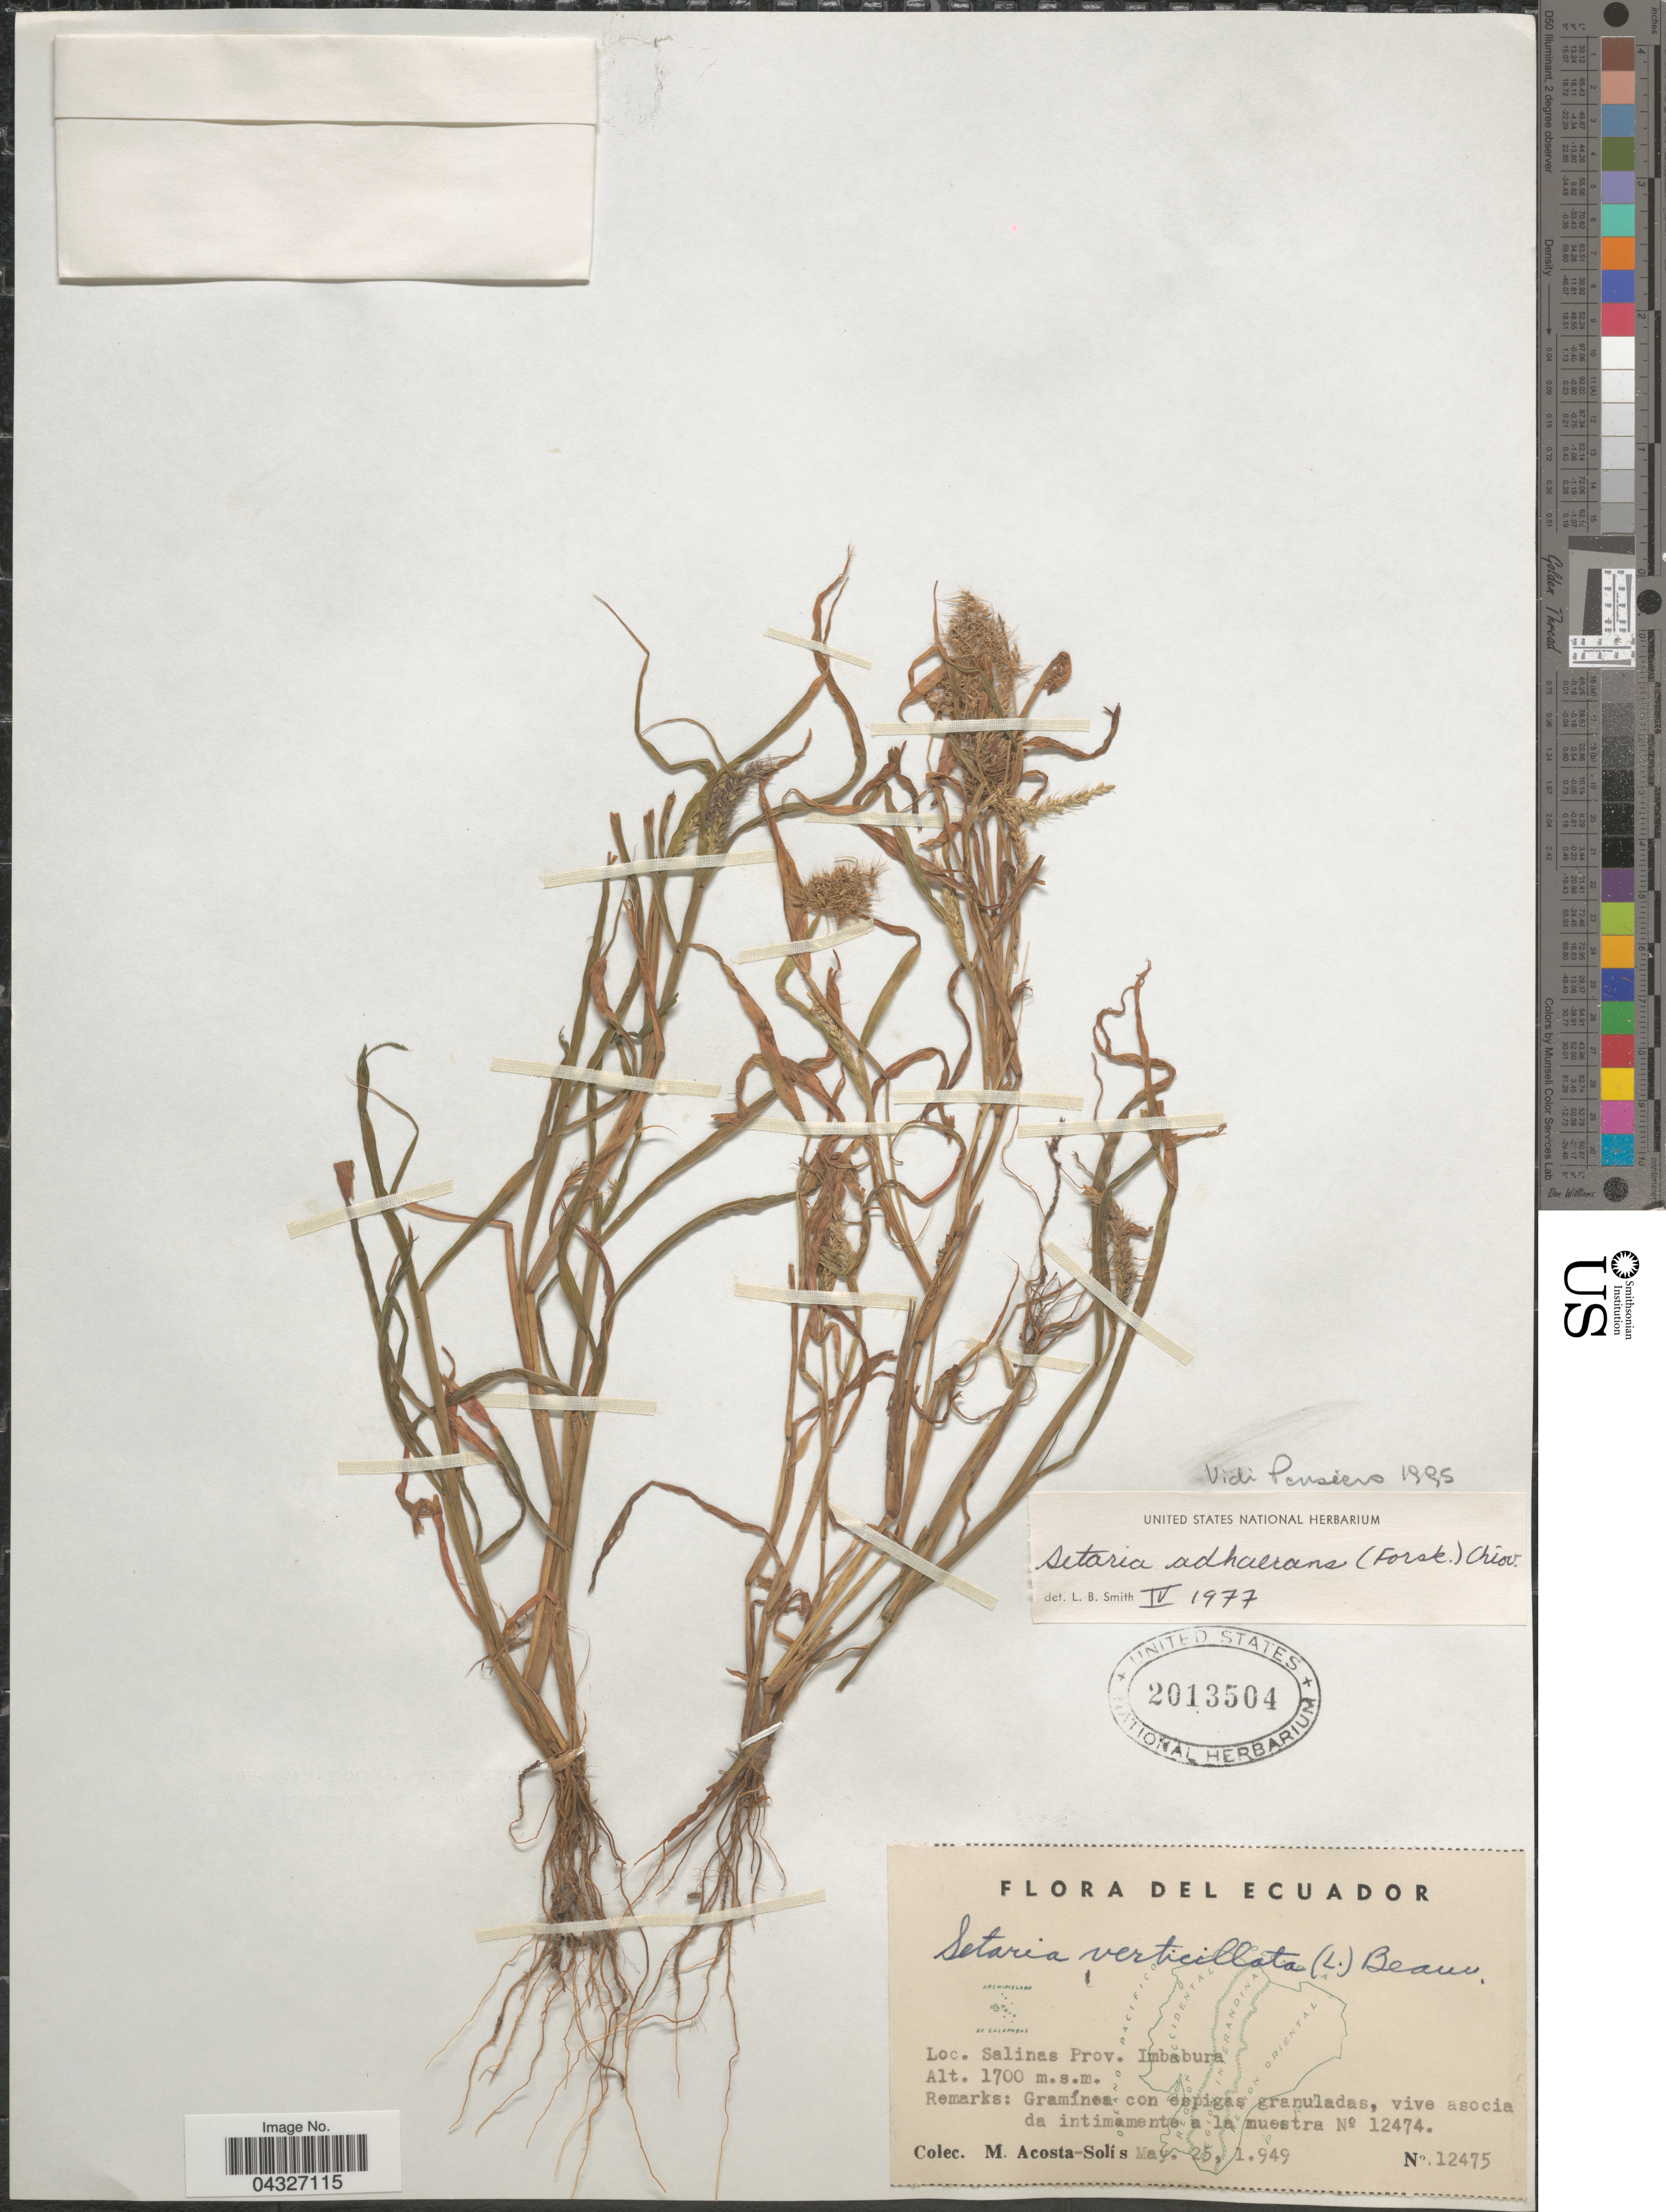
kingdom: Plantae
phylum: Tracheophyta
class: Liliopsida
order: Poales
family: Poaceae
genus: Setaria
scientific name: Setaria adhaerens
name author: (Forssk.) Chiov.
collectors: M. Acosta Solis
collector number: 12475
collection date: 1949-05-25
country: Ecuador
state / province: Imbabura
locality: Salinas.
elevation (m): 1700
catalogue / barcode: US 2013504